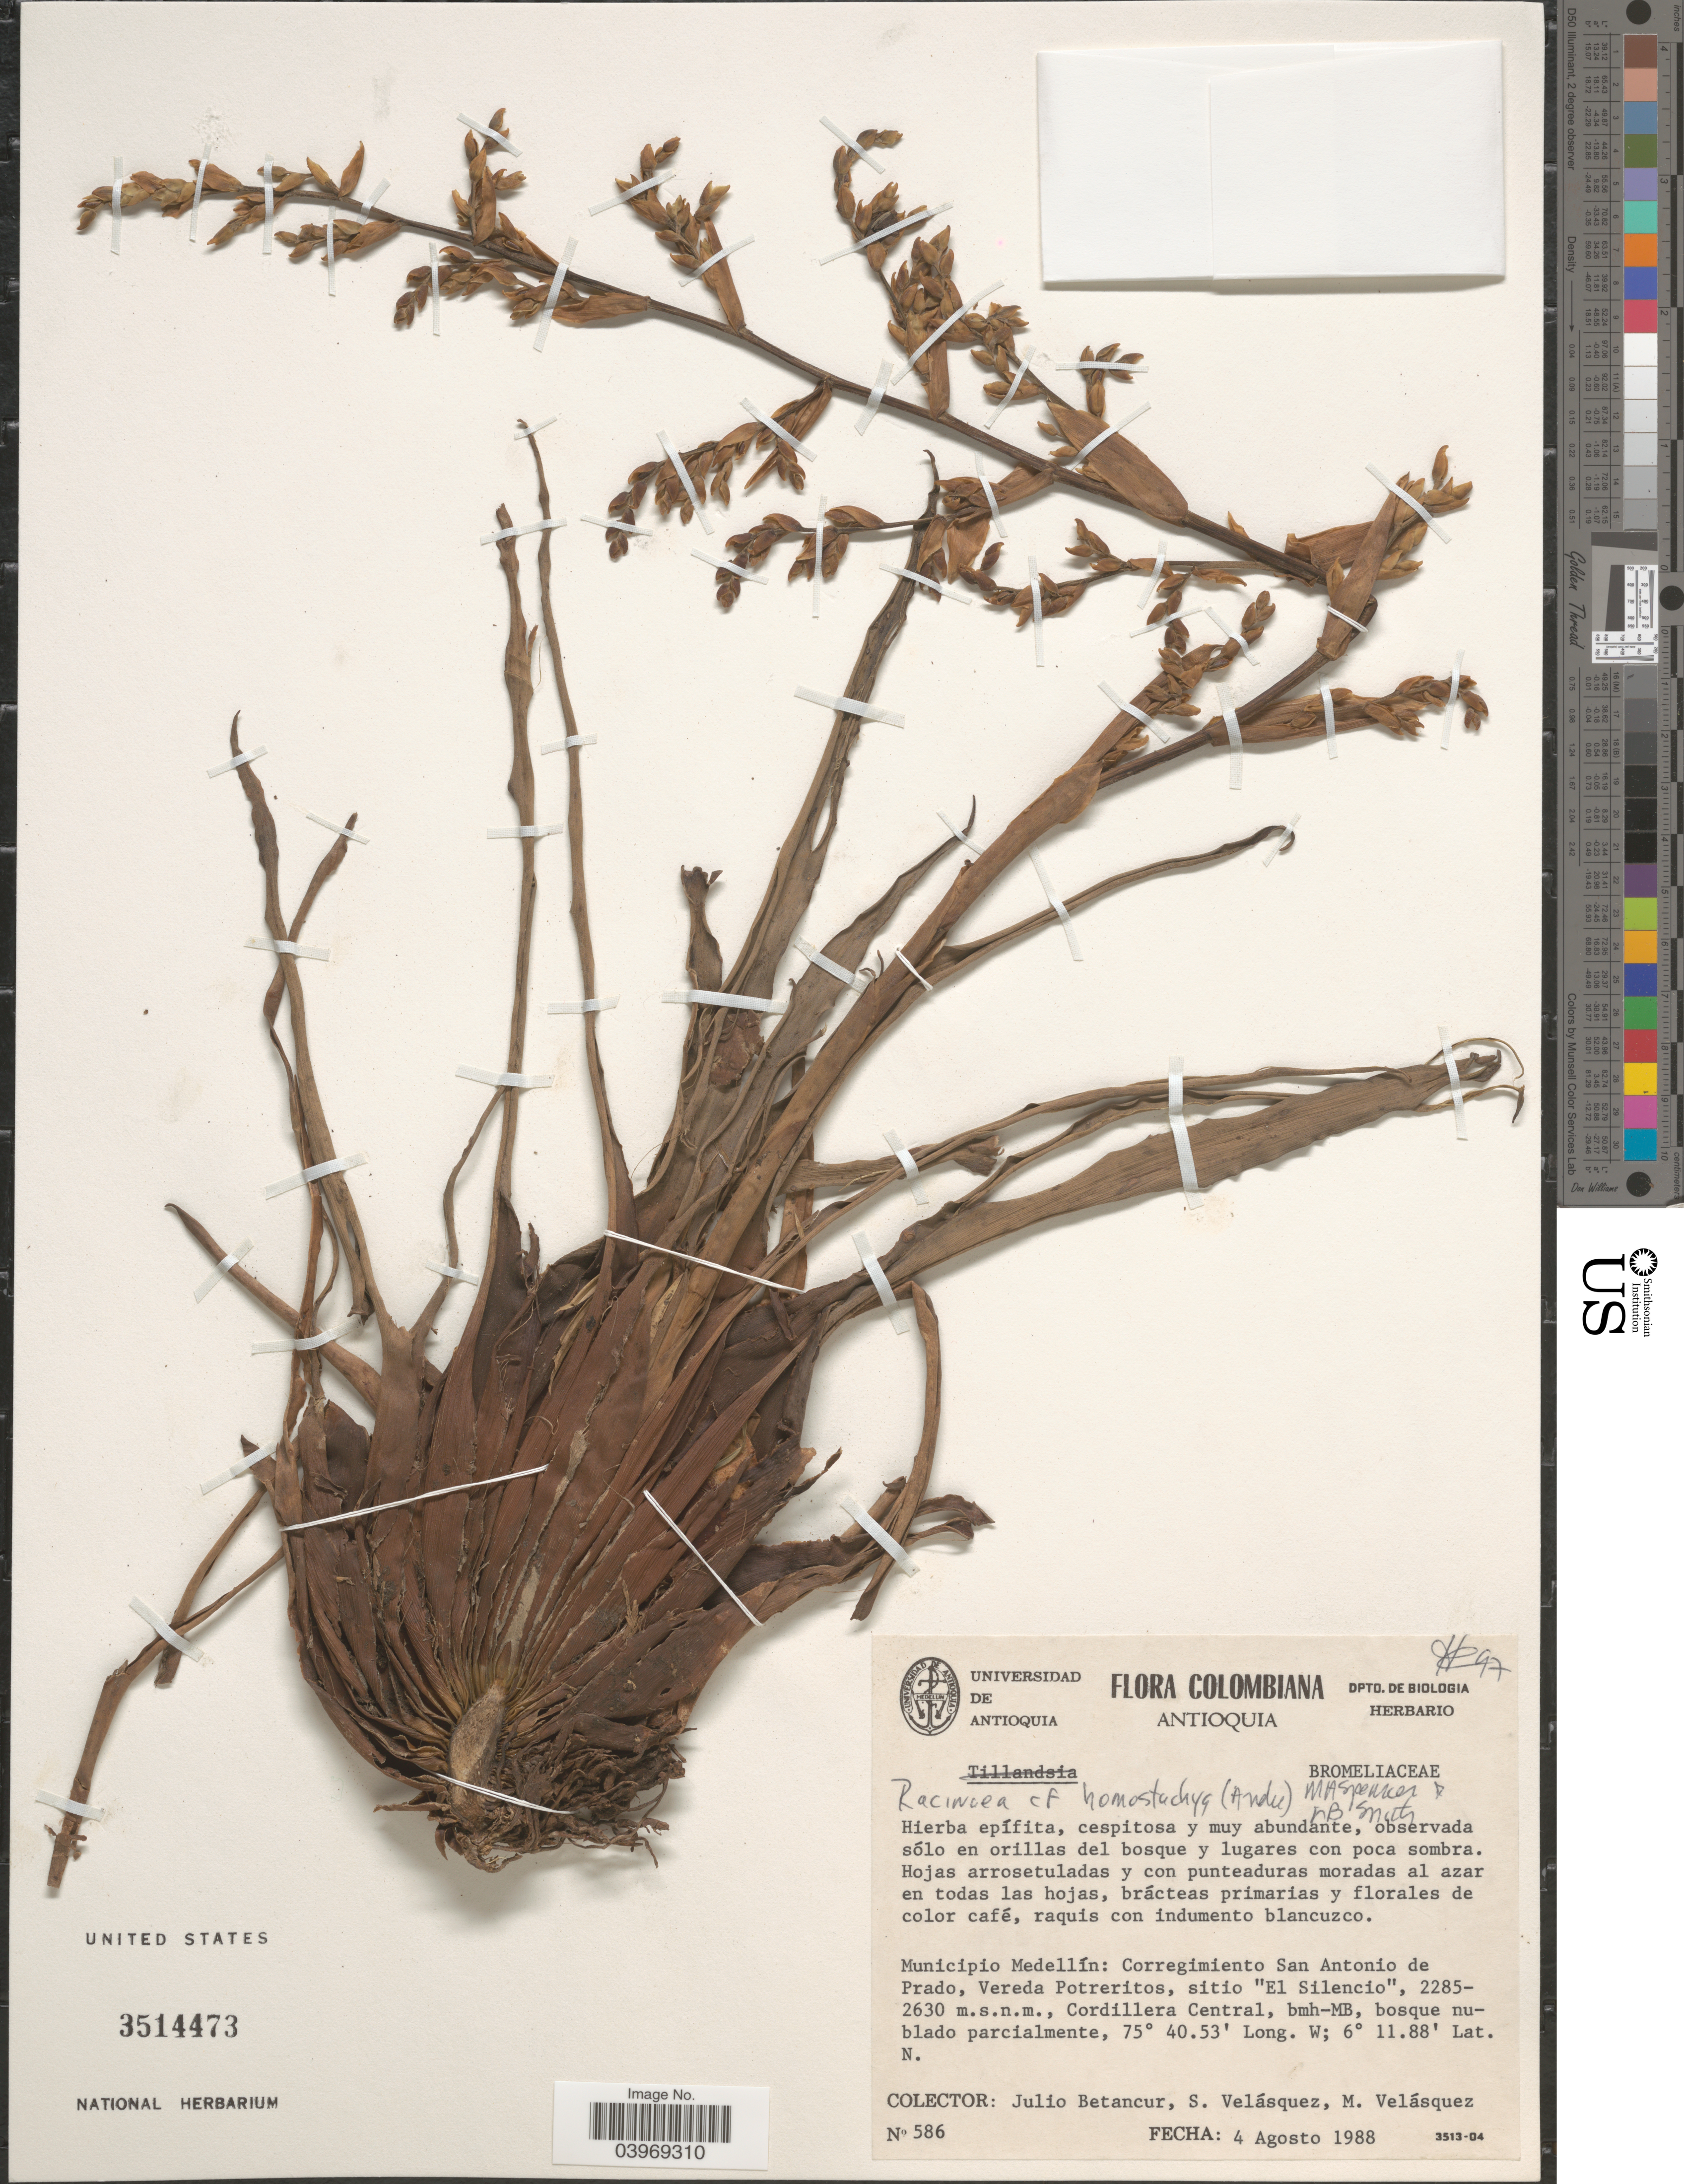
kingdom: Plantae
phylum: Tracheophyta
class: Liliopsida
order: Poales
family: Bromeliaceae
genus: Racinaea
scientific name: Racinaea homostachya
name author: (André) M.A. Spencer & L.B. Sm.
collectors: J. Betancur, S. Velasquez & M. Velasquez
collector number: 586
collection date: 1988-08-04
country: Colombia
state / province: Antioquia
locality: Municipio Medellín: Corregimiento San Antonio de Prado, Vereda Potreritos, sitio "El Silencio", Cordillera Central.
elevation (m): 2285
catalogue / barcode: US 3514473